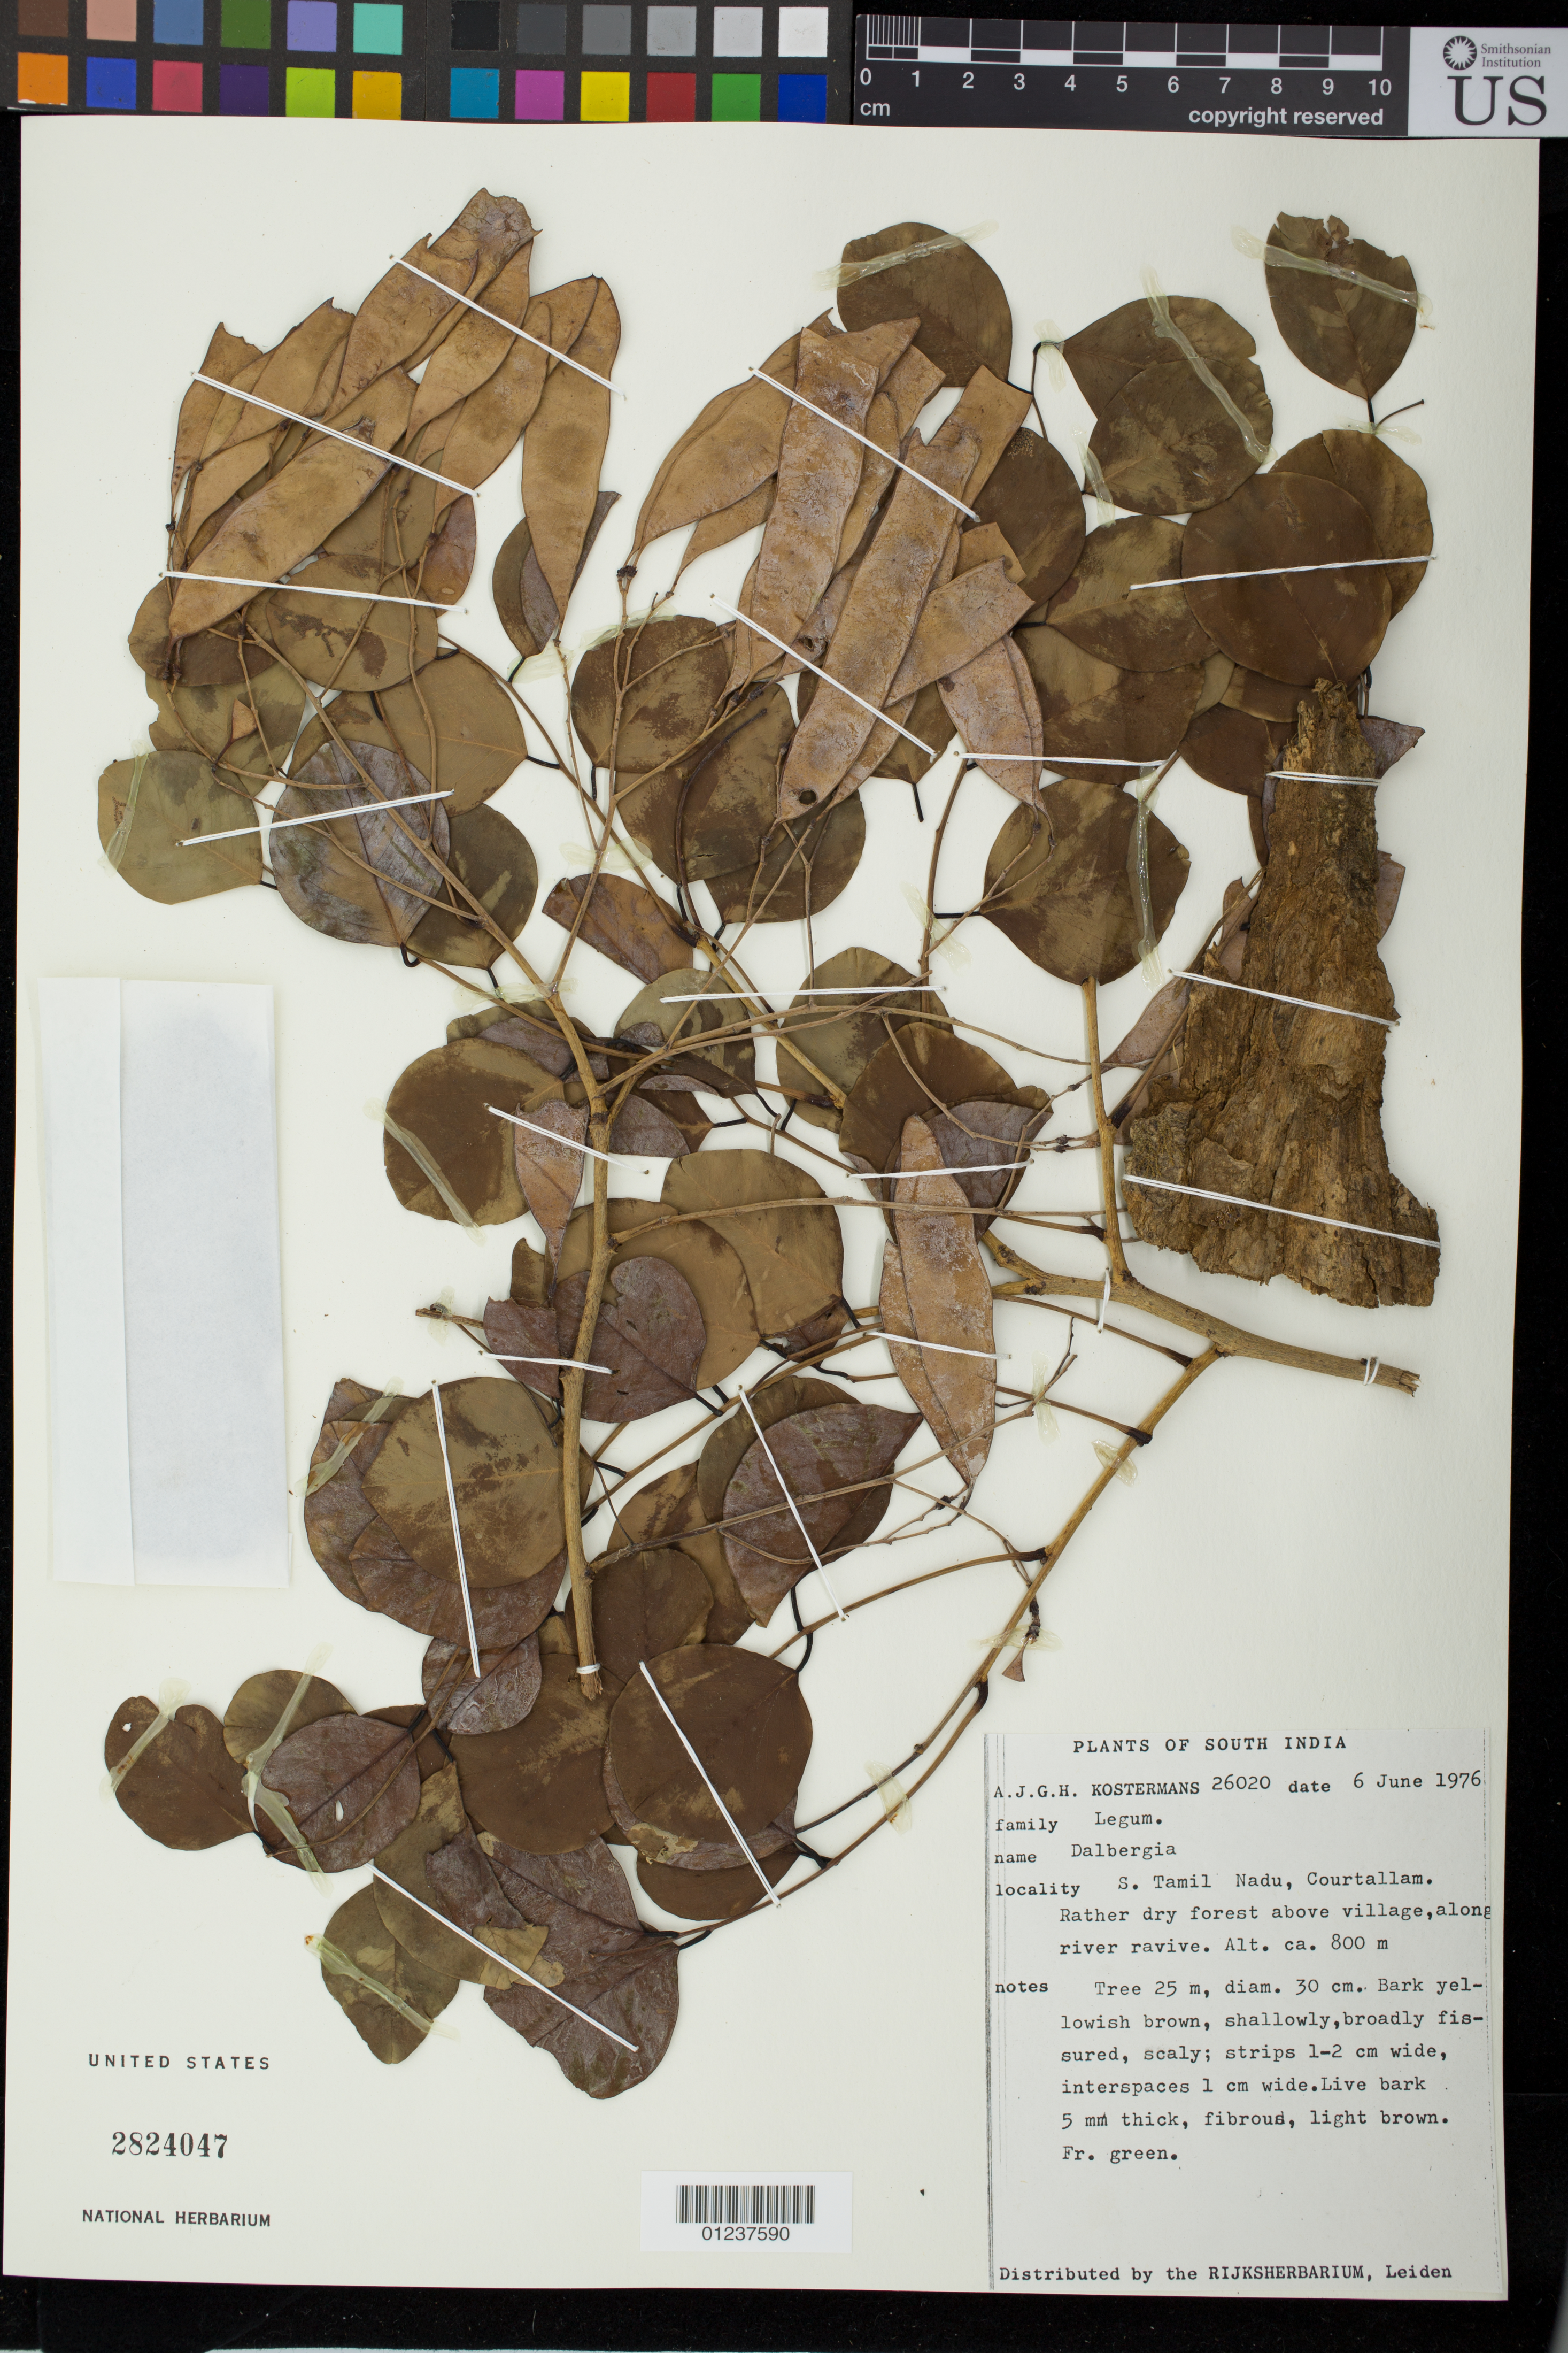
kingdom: Plantae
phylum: Tracheophyta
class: Magnoliopsida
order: Fabales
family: Fabaceae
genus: Dalbergia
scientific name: Dalbergia sp.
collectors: A. J. G. Kostermans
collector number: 26020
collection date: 1976-06-06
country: India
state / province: Tamil Nadu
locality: S. Tamil Nadu, Cortallam.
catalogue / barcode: US 2824047